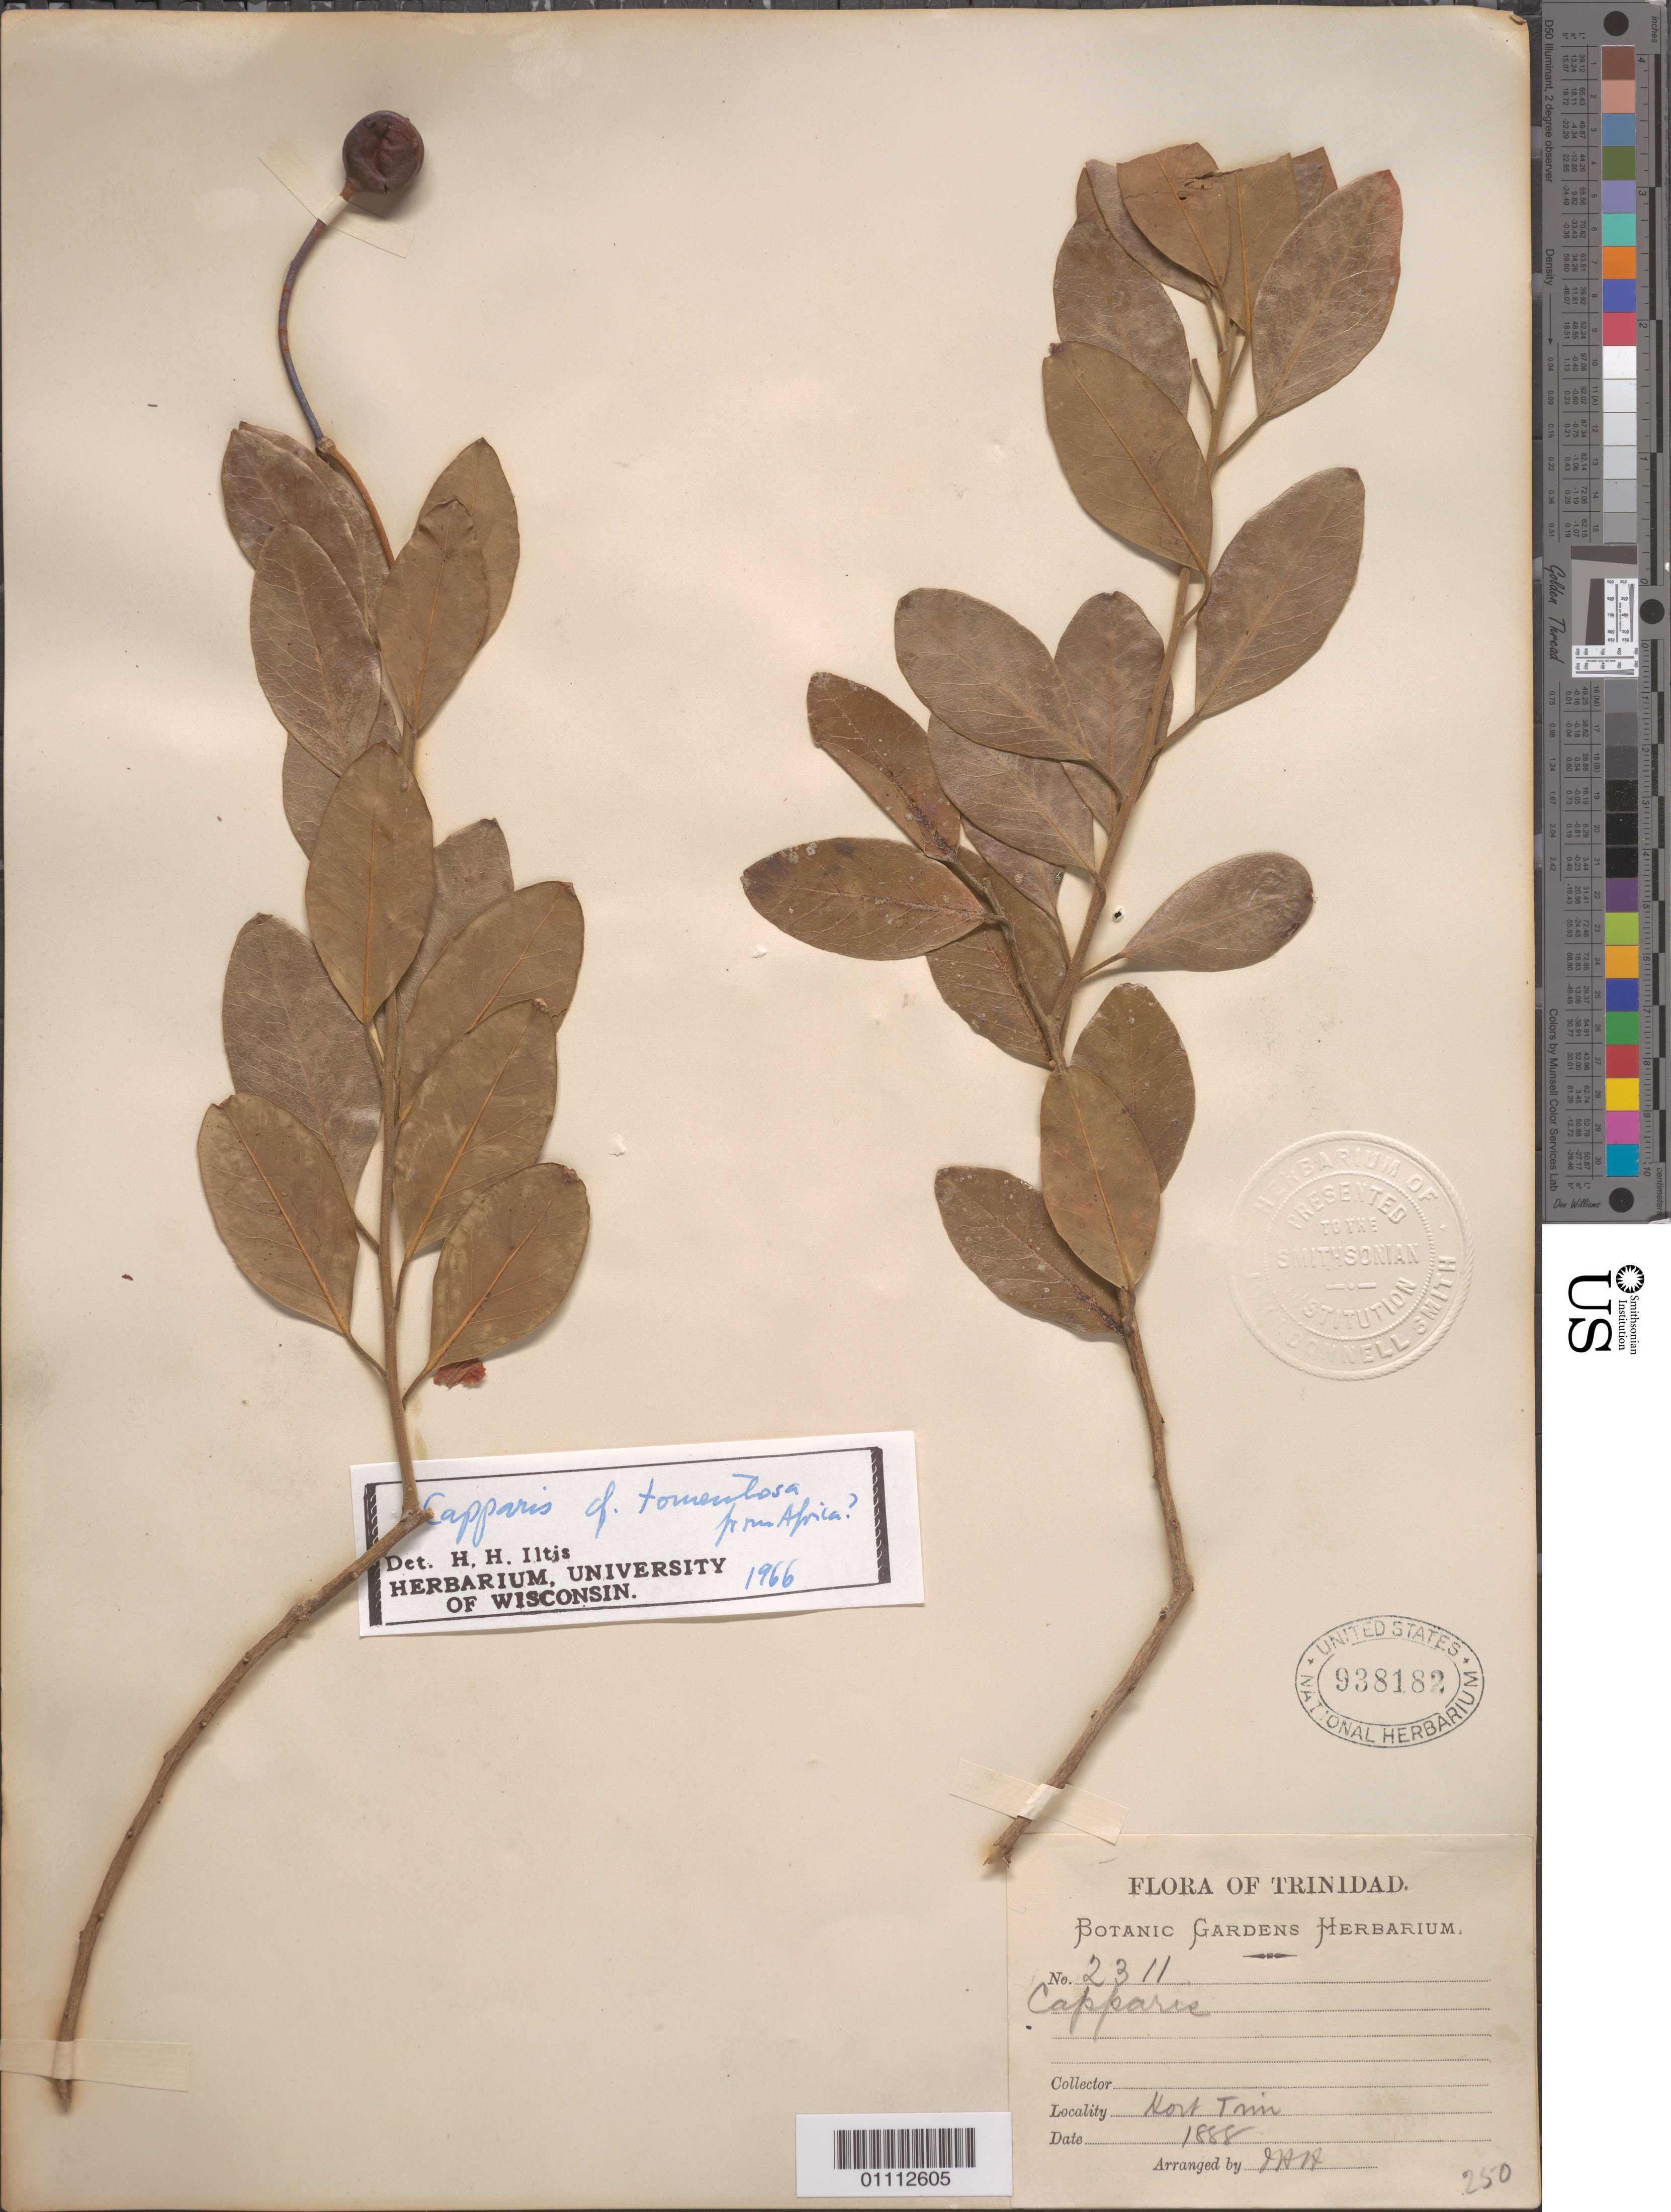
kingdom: Plantae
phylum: Tracheophyta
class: Magnoliopsida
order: Brassicales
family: Capparaceae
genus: Capparis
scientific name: Capparis tomentosa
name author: Lam.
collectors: Botanic Gardens Herbarium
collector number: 2311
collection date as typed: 1888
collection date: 1888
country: Trinidad and Tobago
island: Trinidad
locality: hort Twin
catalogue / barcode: US 938182